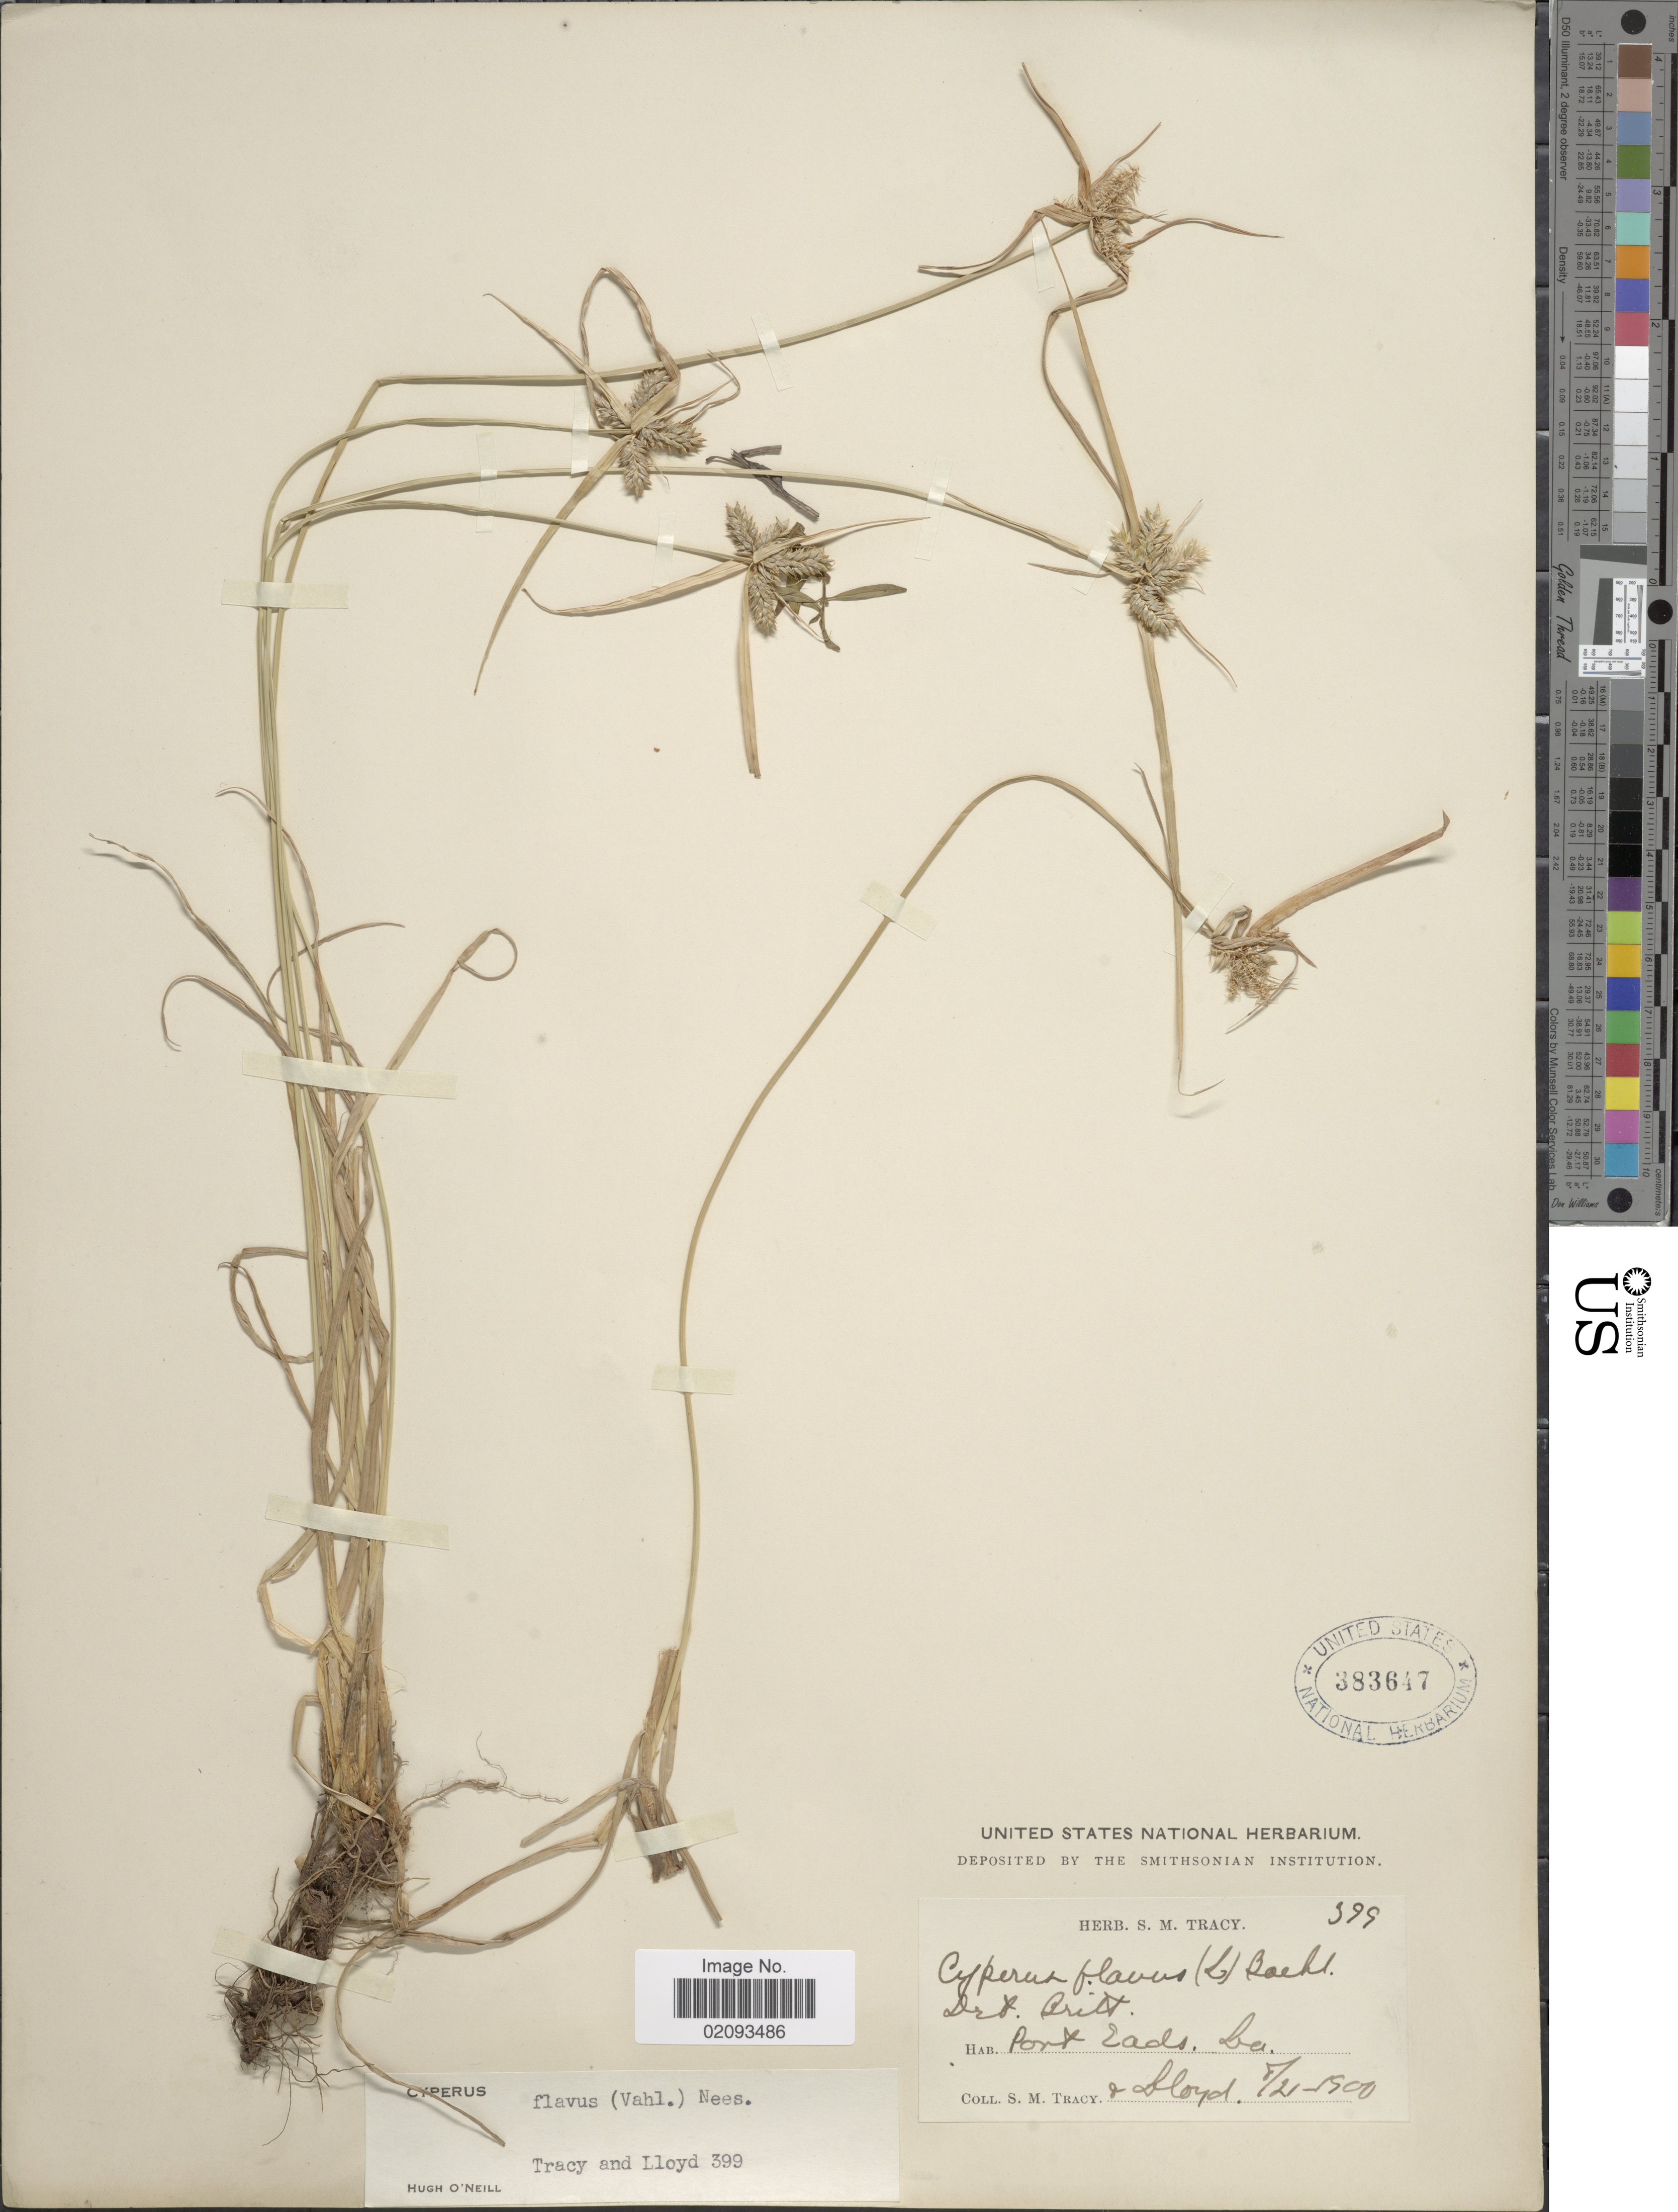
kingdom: Plantae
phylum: Tracheophyta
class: Liliopsida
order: Poales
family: Cyperaceae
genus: Cyperus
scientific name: Cyperus aggregatus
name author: (Willd.) Endl.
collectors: S. M. Tracy & -- Lloyd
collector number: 399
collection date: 1900-08-21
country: United States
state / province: Louisiana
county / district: Plaquemines Parish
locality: Port Eads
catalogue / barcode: US 383647